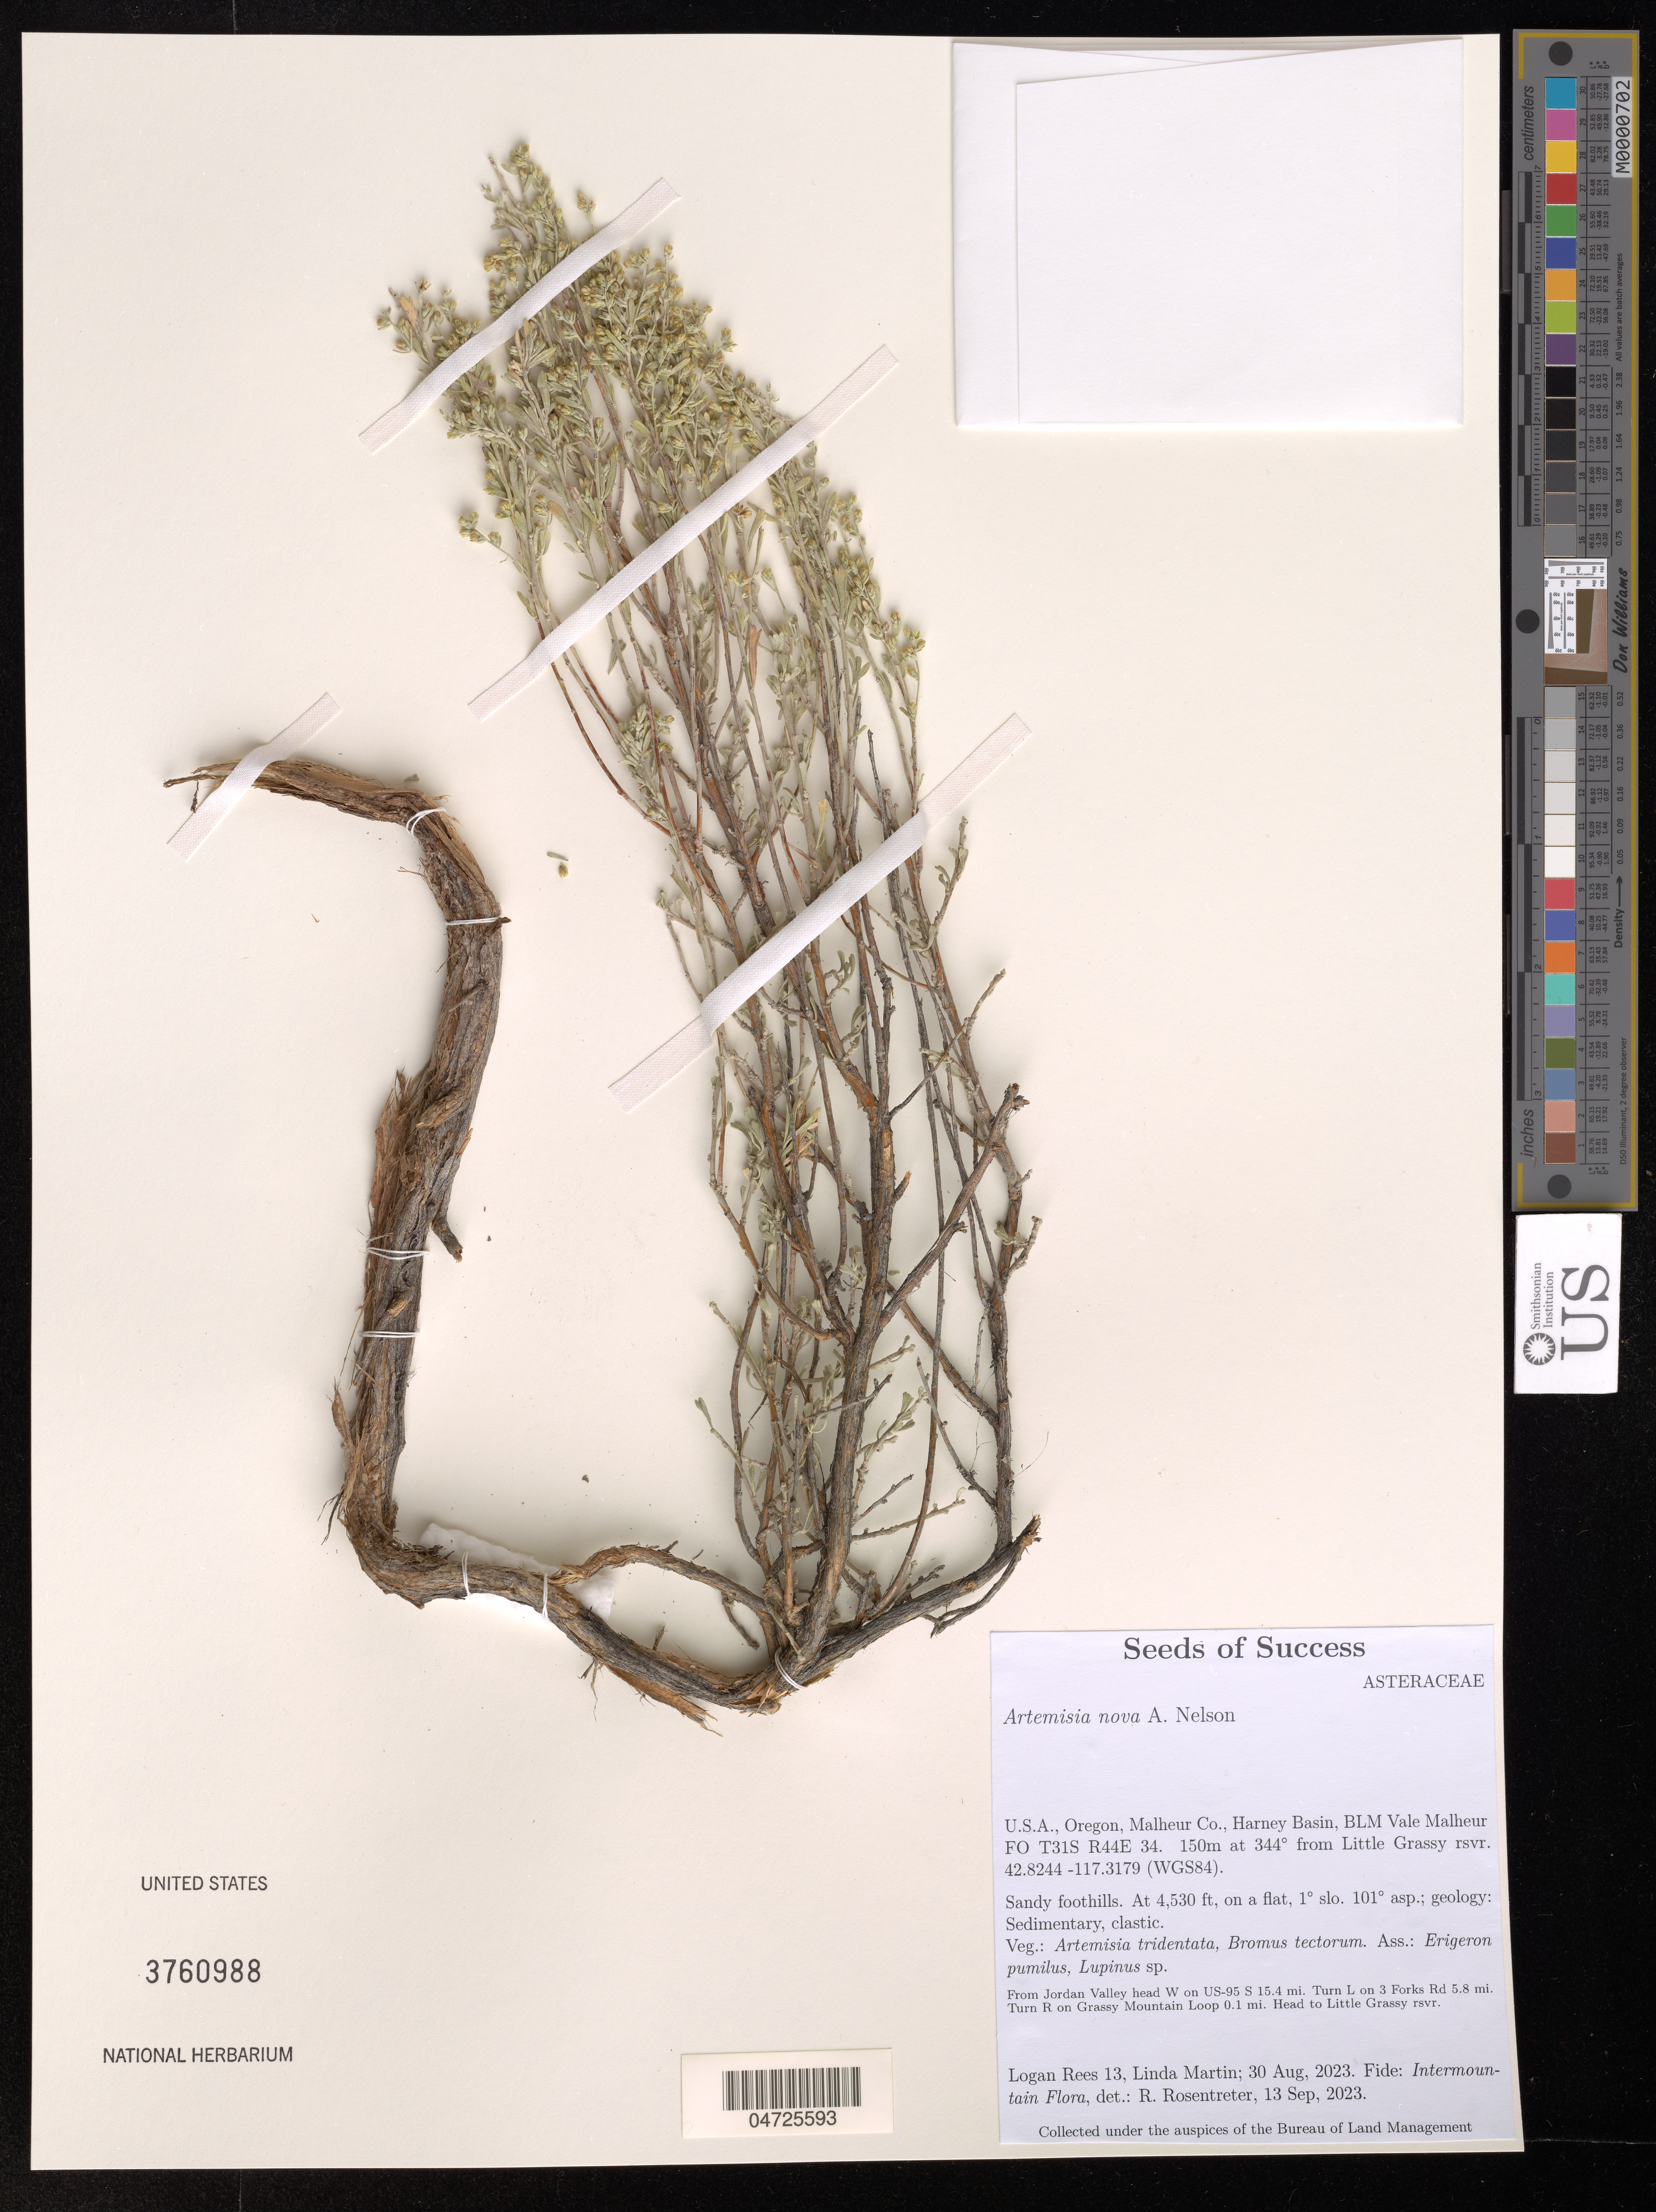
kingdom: Plantae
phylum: Tracheophyta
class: Magnoliopsida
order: Asterales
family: Asteraceae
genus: Artemisia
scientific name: Artemisia nova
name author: A. Nelson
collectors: L. Rees & L. Martin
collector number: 13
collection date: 2023-08-30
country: United States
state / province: Oregon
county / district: Malheur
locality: Malheur Co., Harney Basin, BLM Vale Malheur FO T31S R44E 34. 150m at 344° from Little Grassy rsvr. (WGS84). From Jordan Valley head W on US-95 S 15.4 mi. Turn L on 3 Forks Rd 5.8 mi. Turn R on Grassy Mountain Loop 0.1 mi. Head to Little Grassy rsvr.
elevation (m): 1381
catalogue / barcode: US 3760988